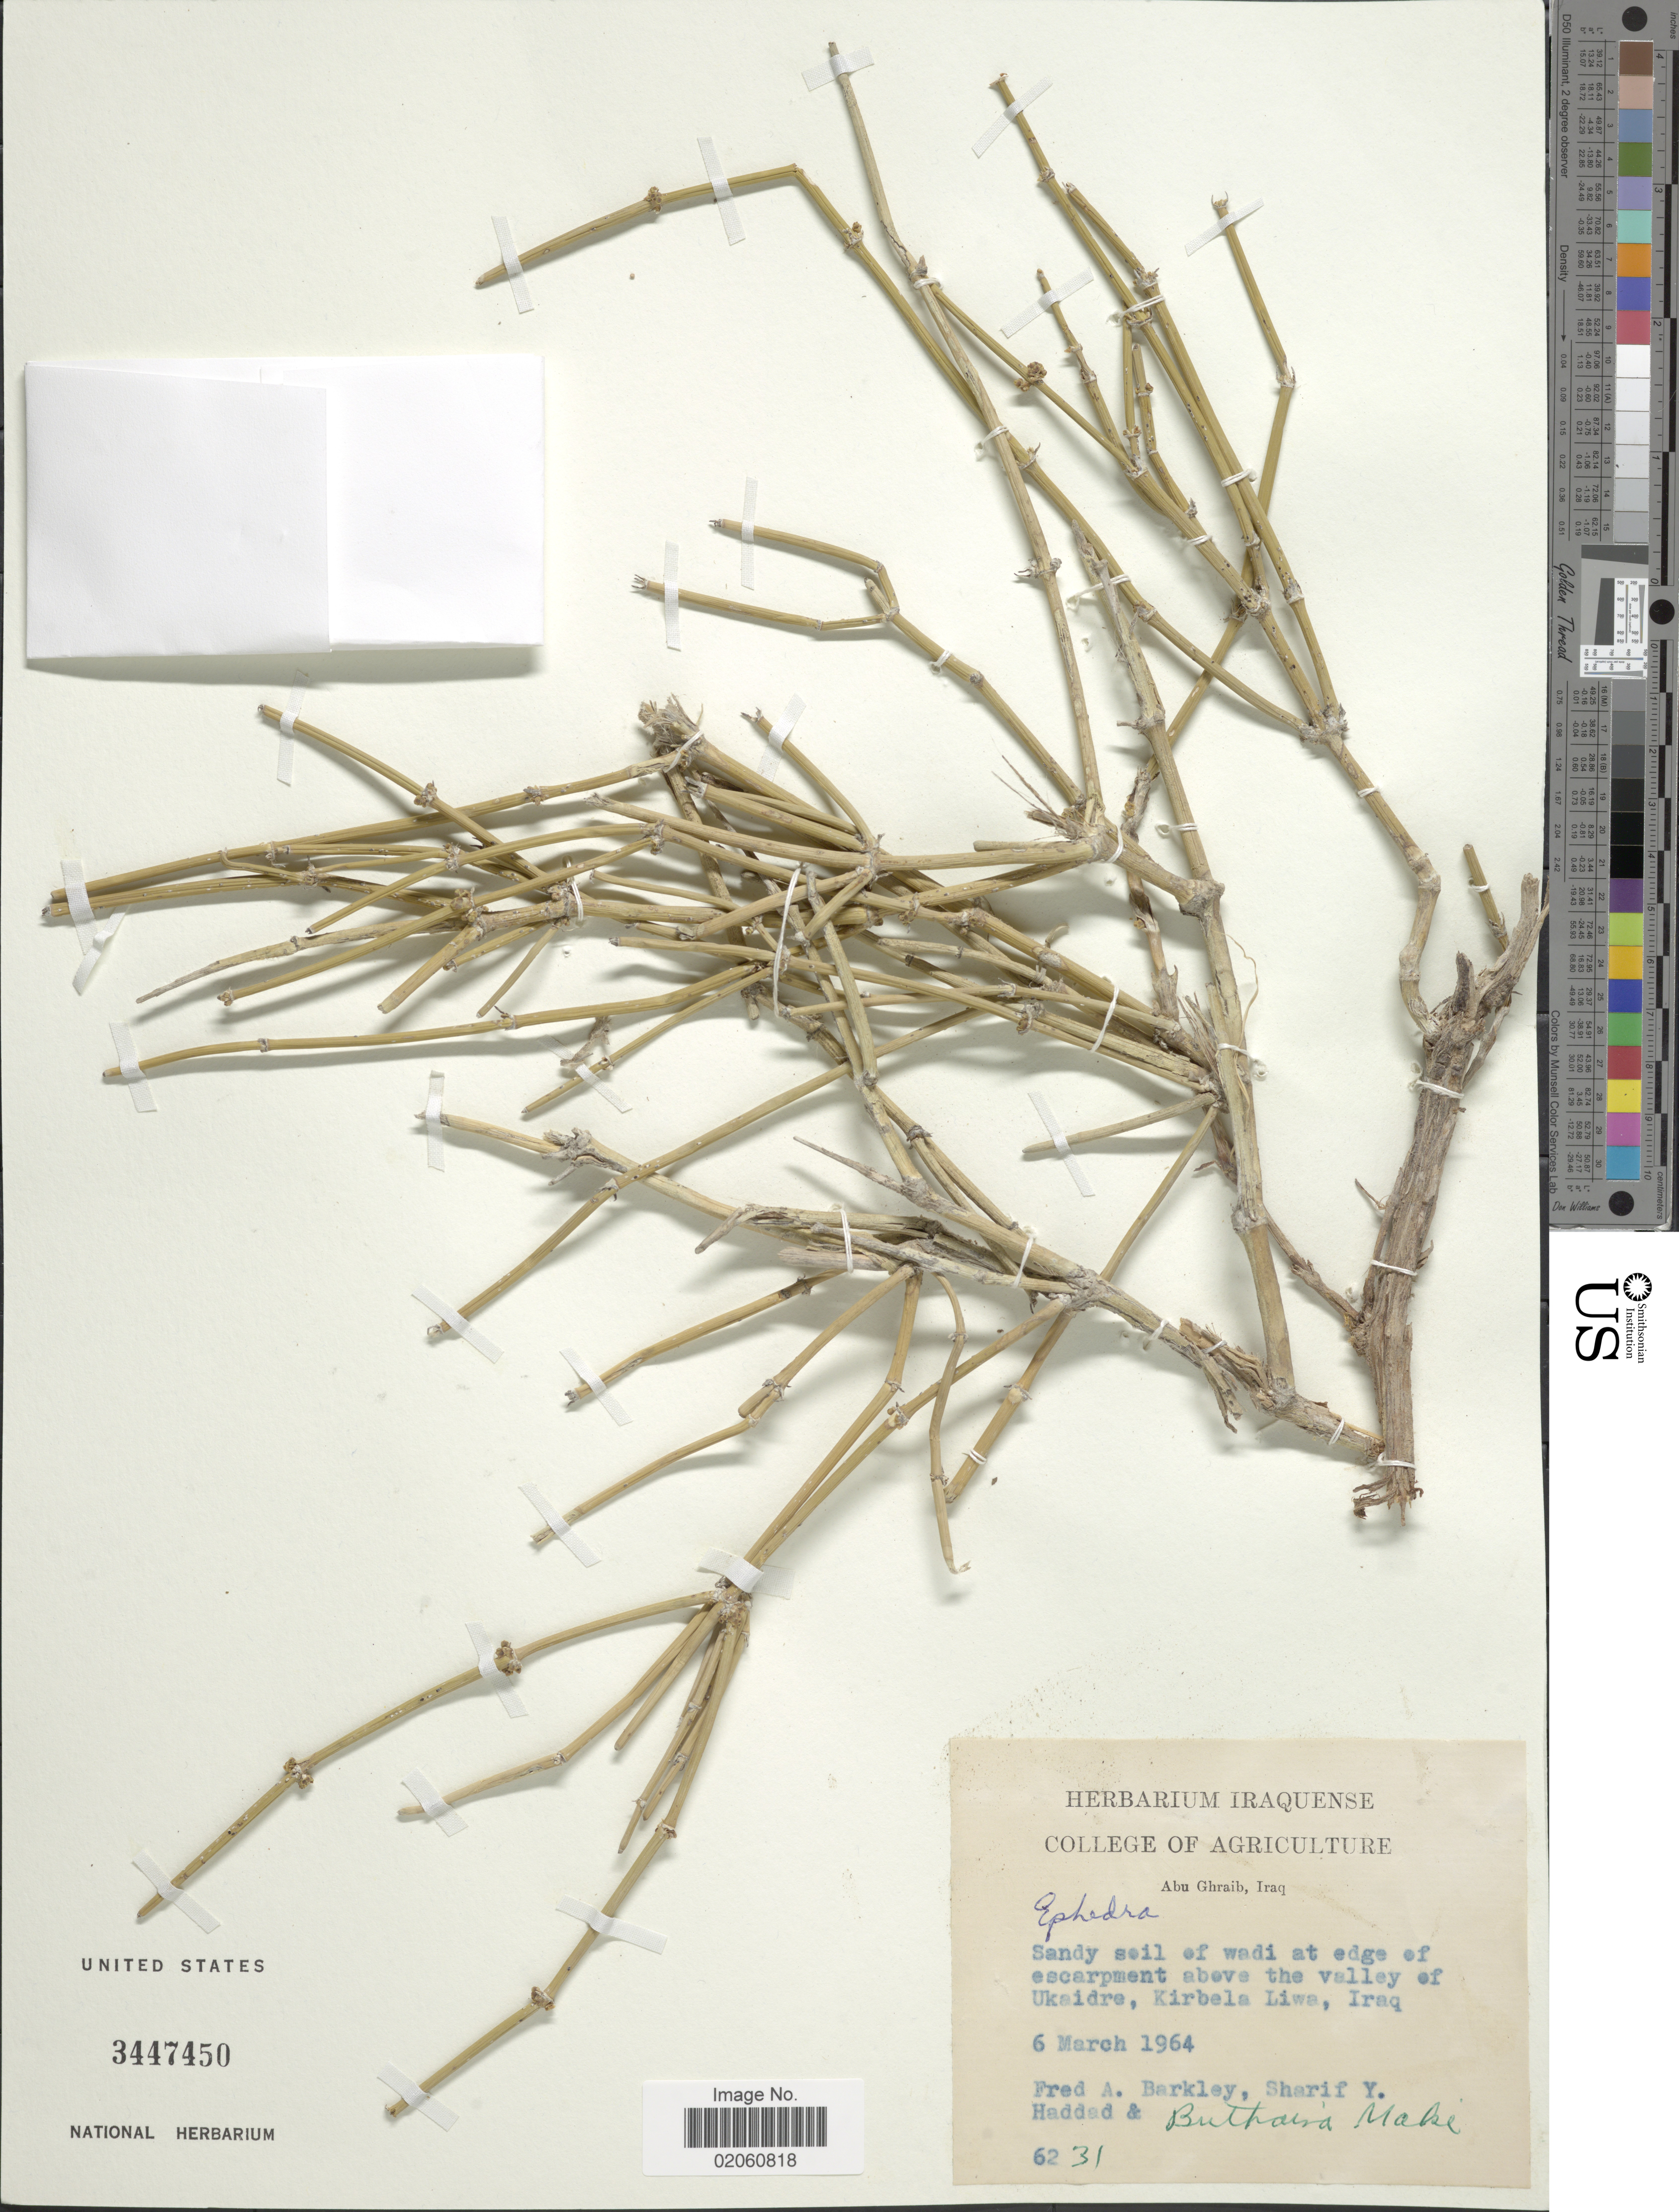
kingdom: Plantae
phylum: Tracheophyta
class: Gnetopsida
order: Ephedrales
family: Ephedraceae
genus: Ephedra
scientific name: Ephedra sp.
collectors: F. A. Barkley, S. Haddad & B. Maki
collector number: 6231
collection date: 1964-03-06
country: Iraq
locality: Abu Ghraib, Sandy soil of wadi at edge of escarpment above the valley of Ukaidre, Kirbela Liwa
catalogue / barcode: US 3447450